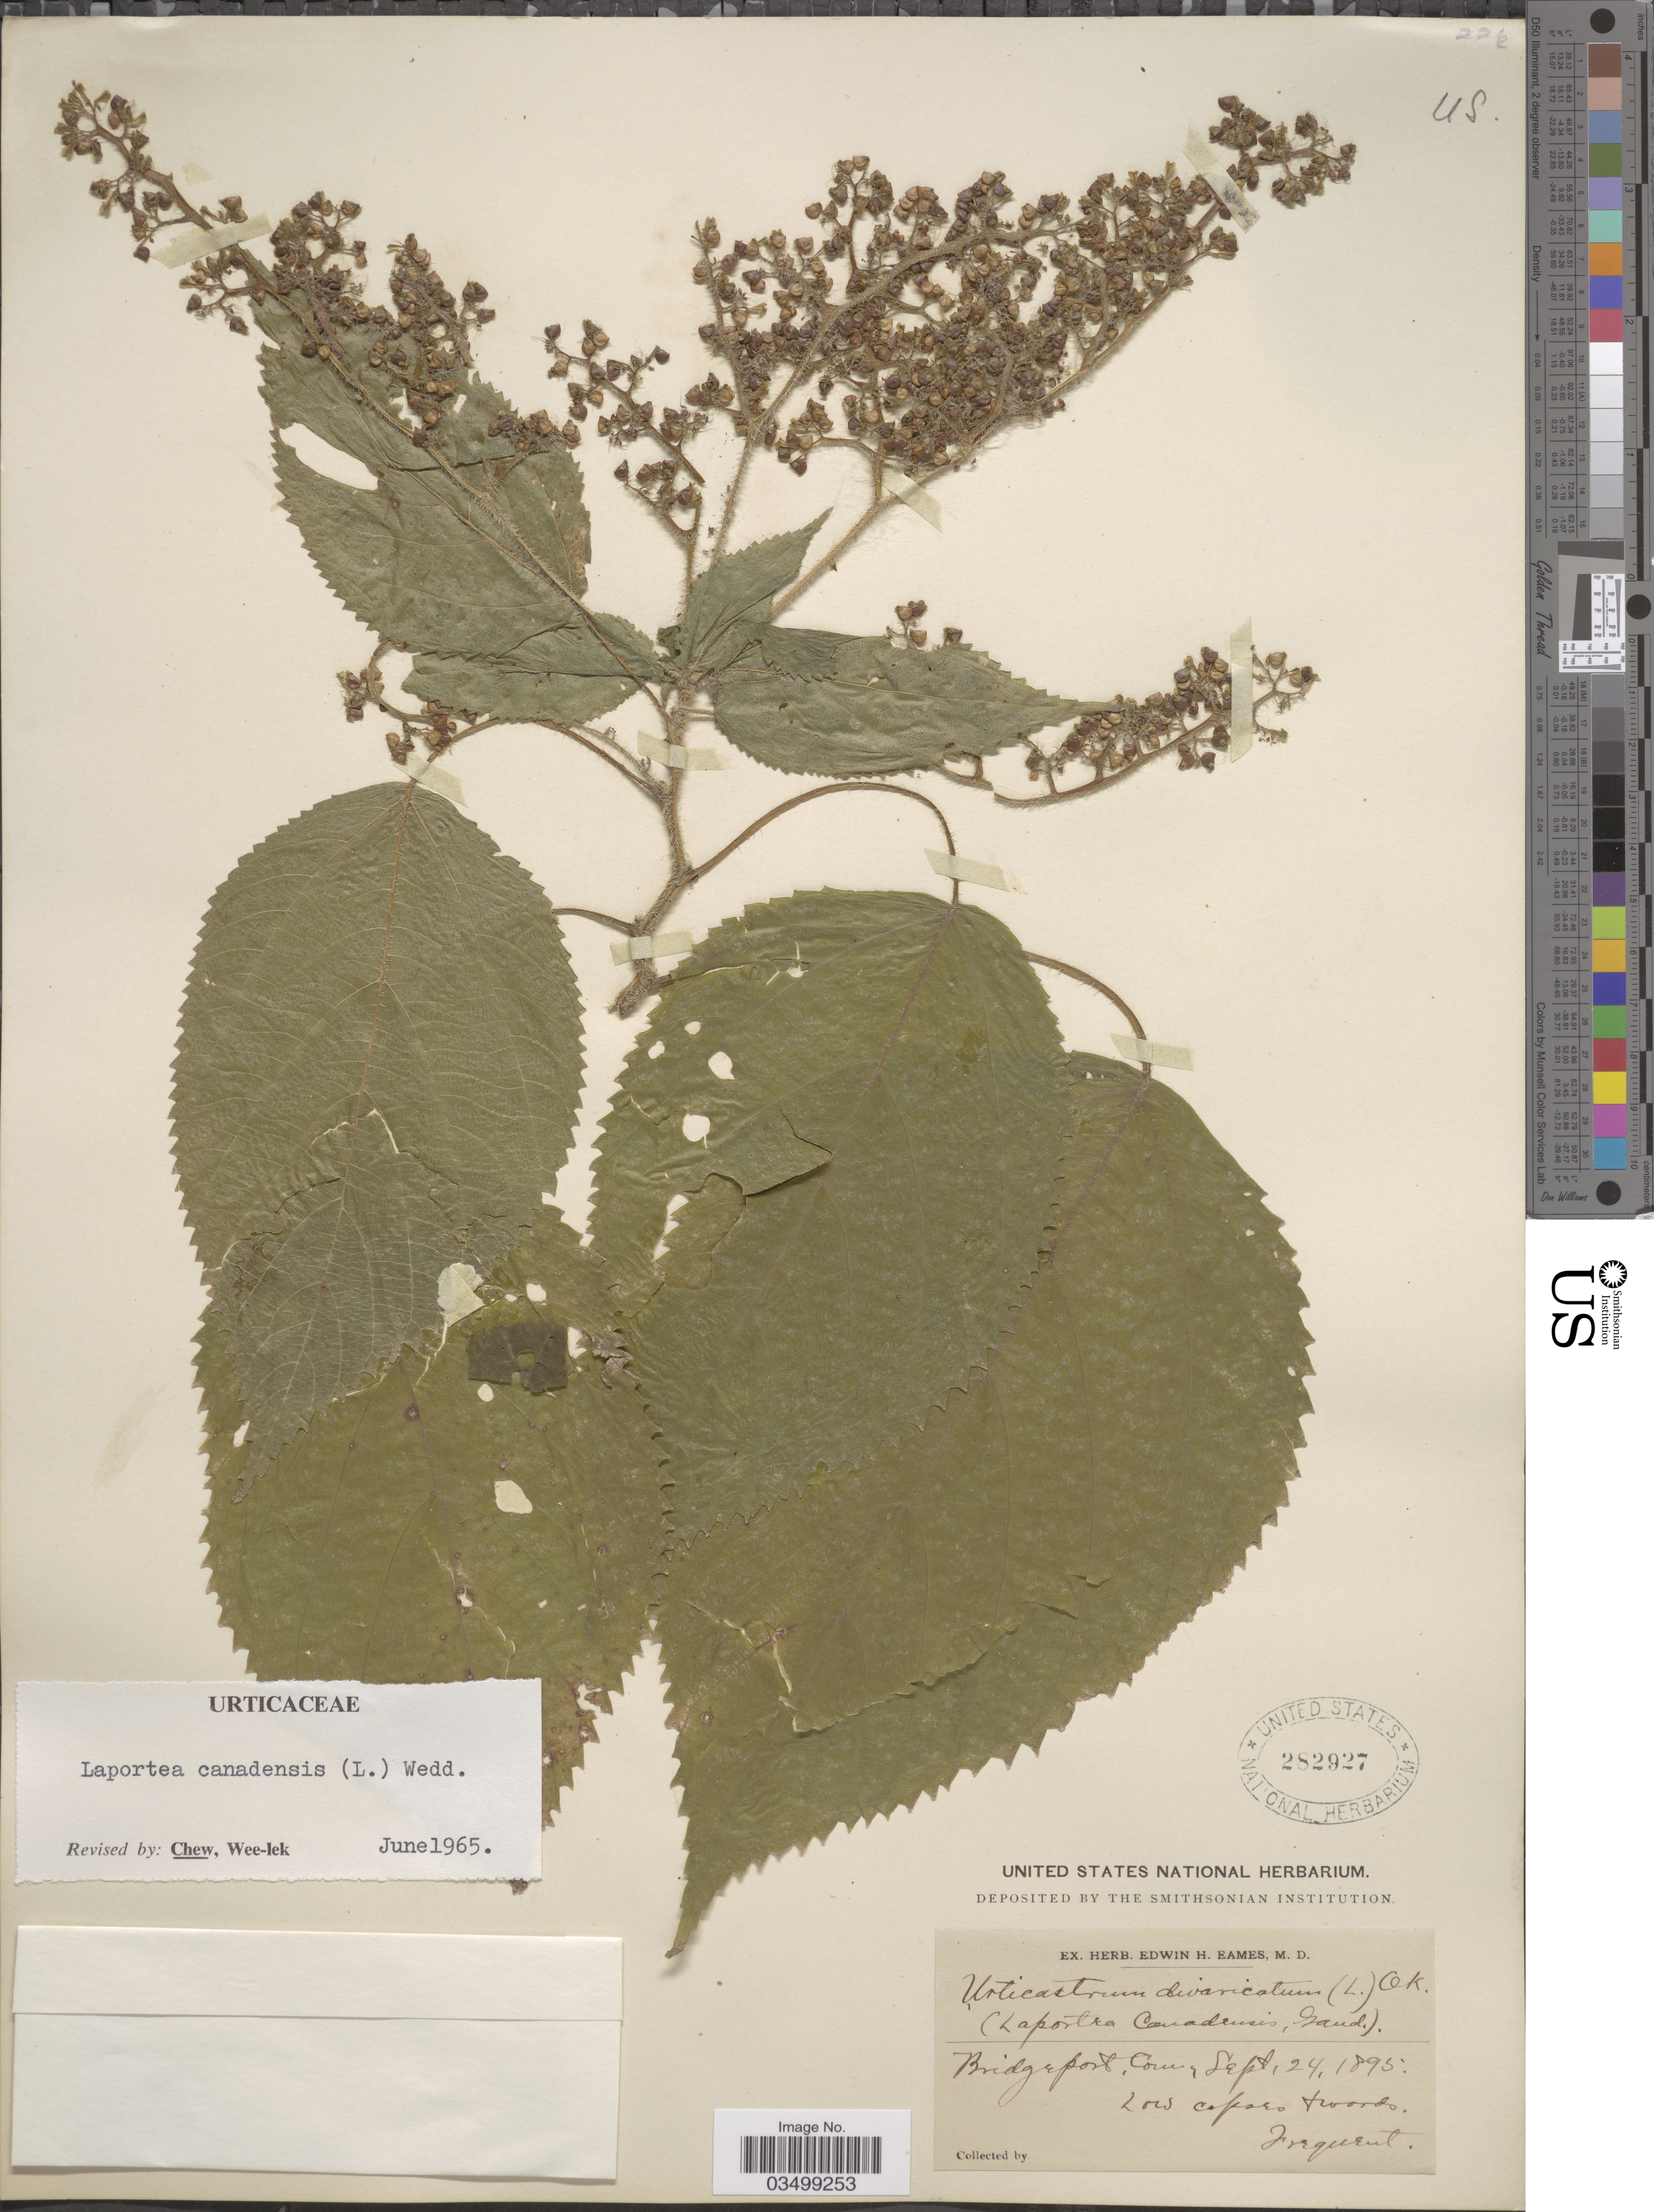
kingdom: Plantae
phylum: Tracheophyta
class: Magnoliopsida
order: Rosales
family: Urticaceae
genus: Laportea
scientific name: Laportea canadensis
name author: (L.) Wedd.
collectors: Ex herb. Edwin H. Eames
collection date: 1895-09-24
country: United States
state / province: Connecticut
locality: Bridgeport.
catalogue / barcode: US 282927